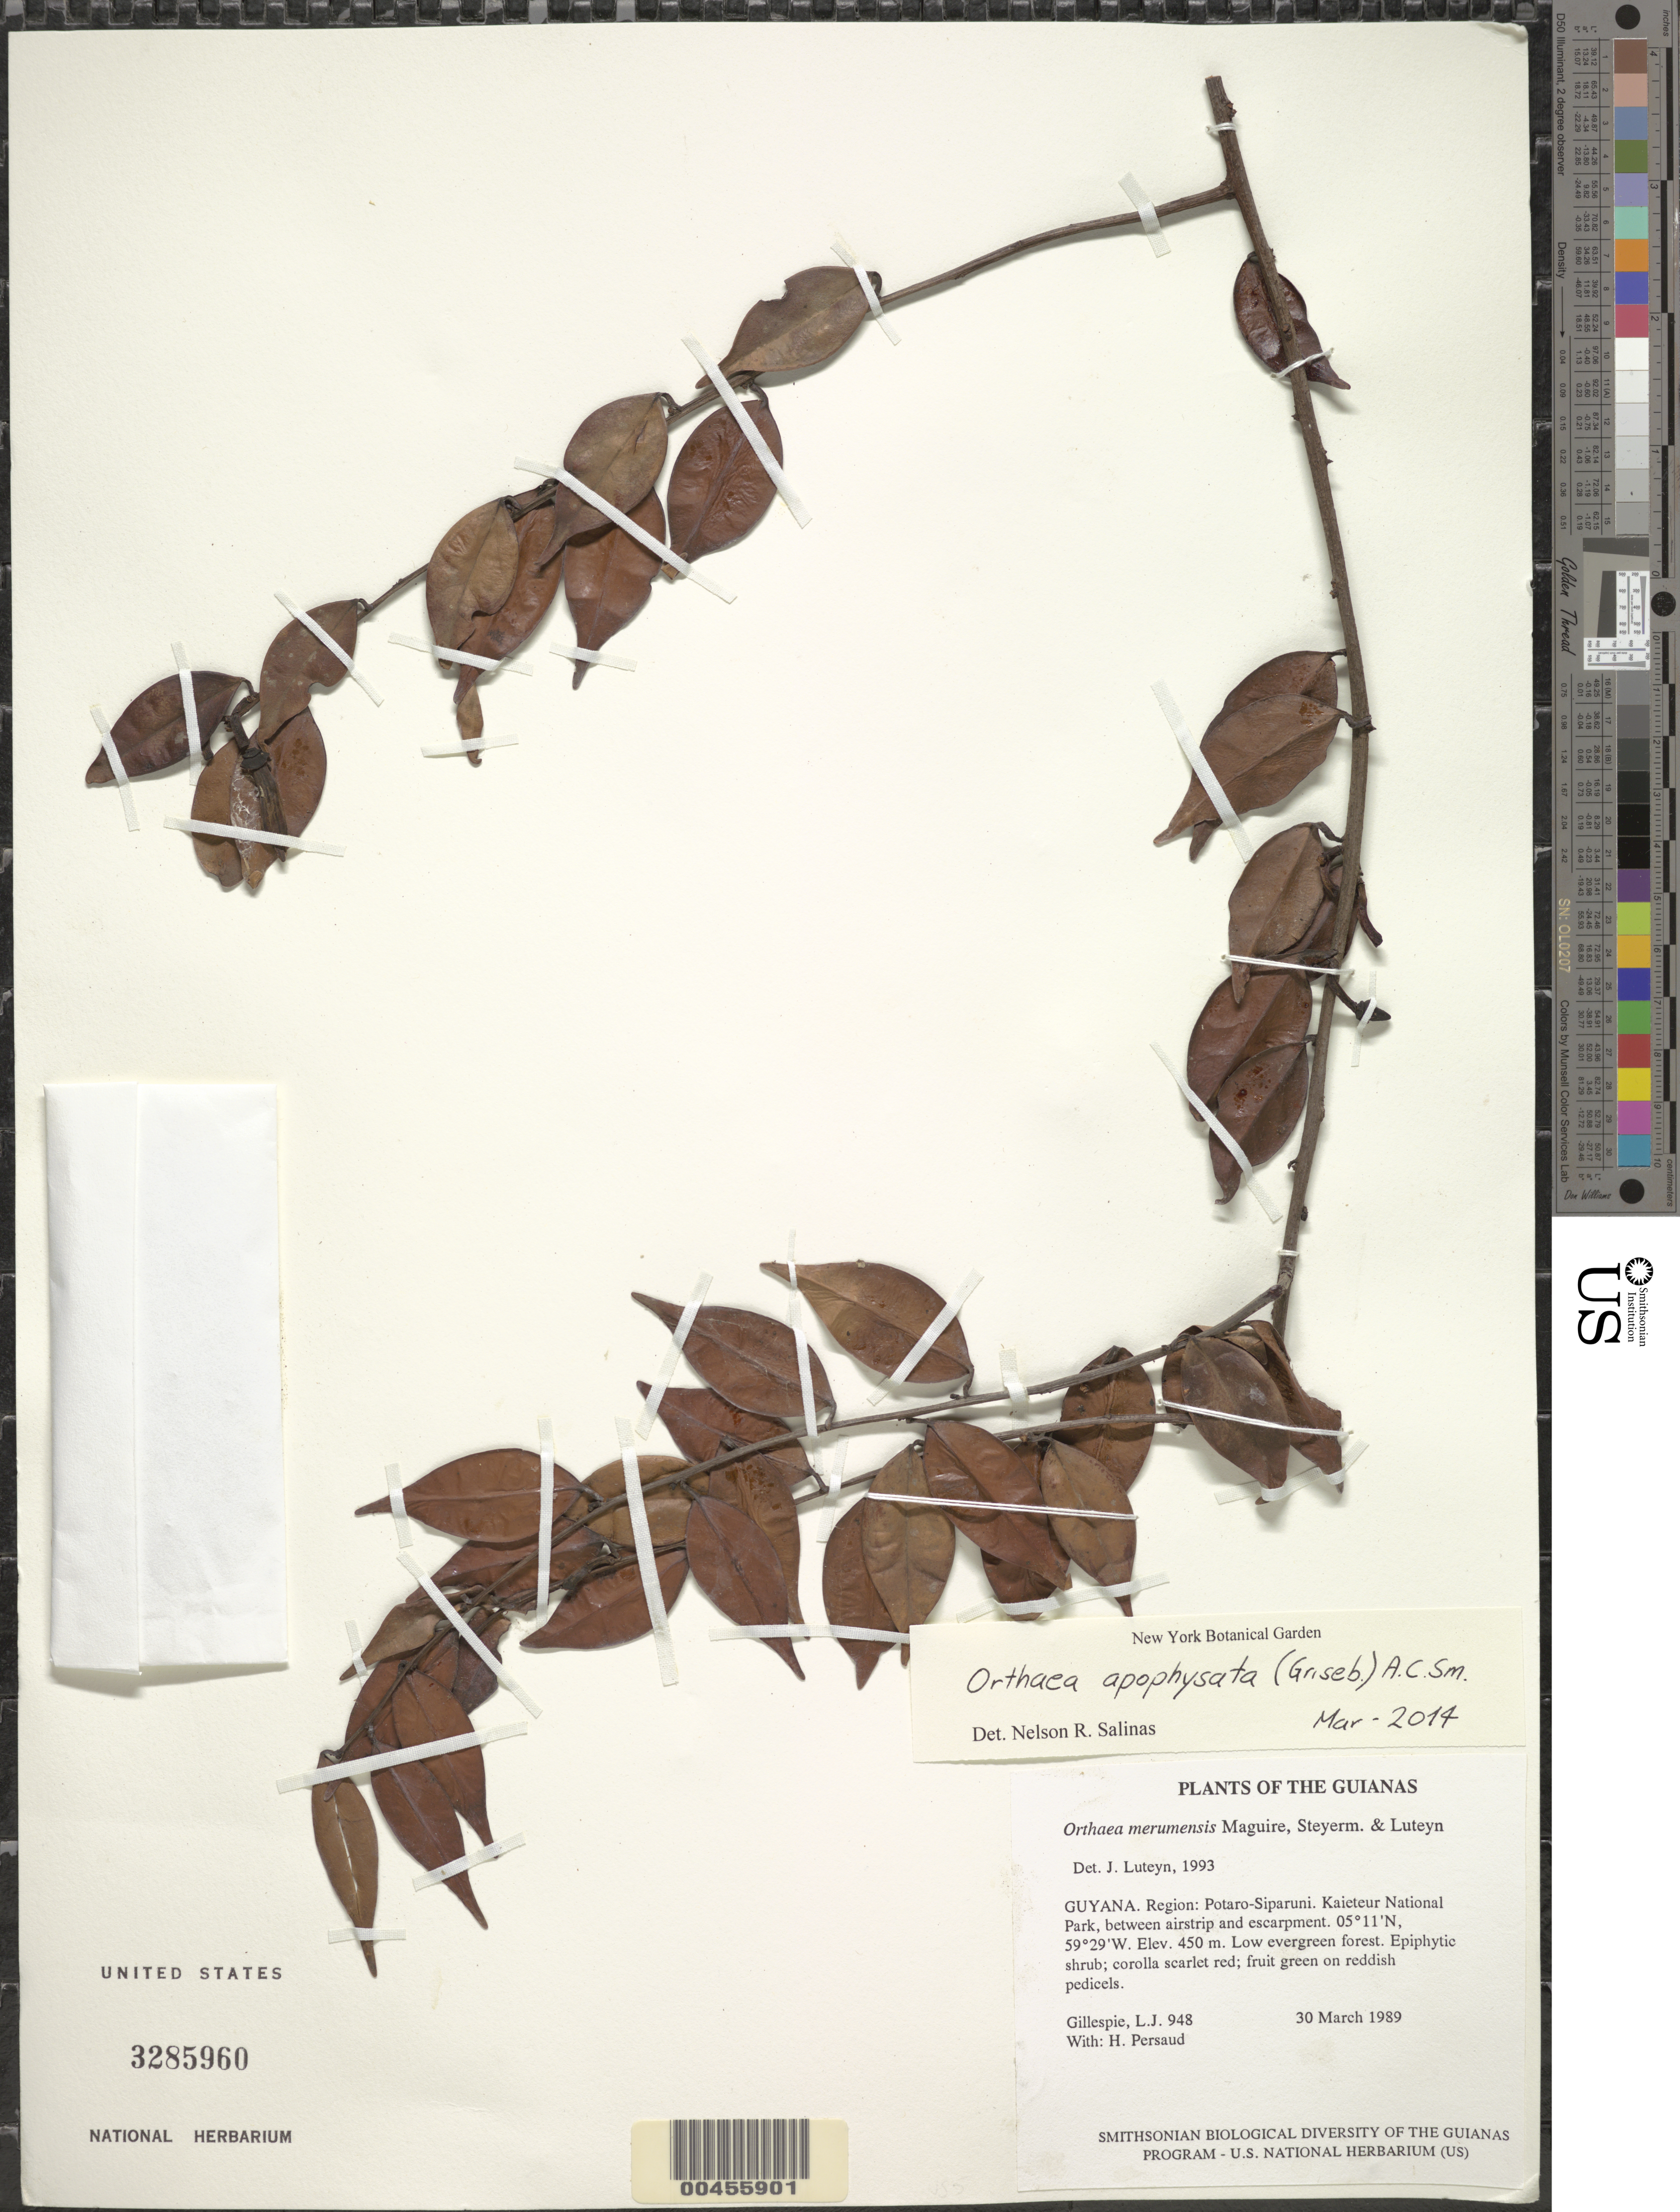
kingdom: Plantae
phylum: Tracheophyta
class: Magnoliopsida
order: Ericales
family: Ericaceae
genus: Orthaea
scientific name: Orthaea merumensis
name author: Maguire et al.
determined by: Luteyn, J. L.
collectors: L. J. Gillespie & H. Persaud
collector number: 948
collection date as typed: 30 March 1989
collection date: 1989-03-30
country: Guyana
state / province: Potaro-Siparuni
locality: Kaieteur National Park, between airstrip and escarpment. ENE of airstrip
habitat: Low evergreen forest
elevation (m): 450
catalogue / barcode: US 3285960